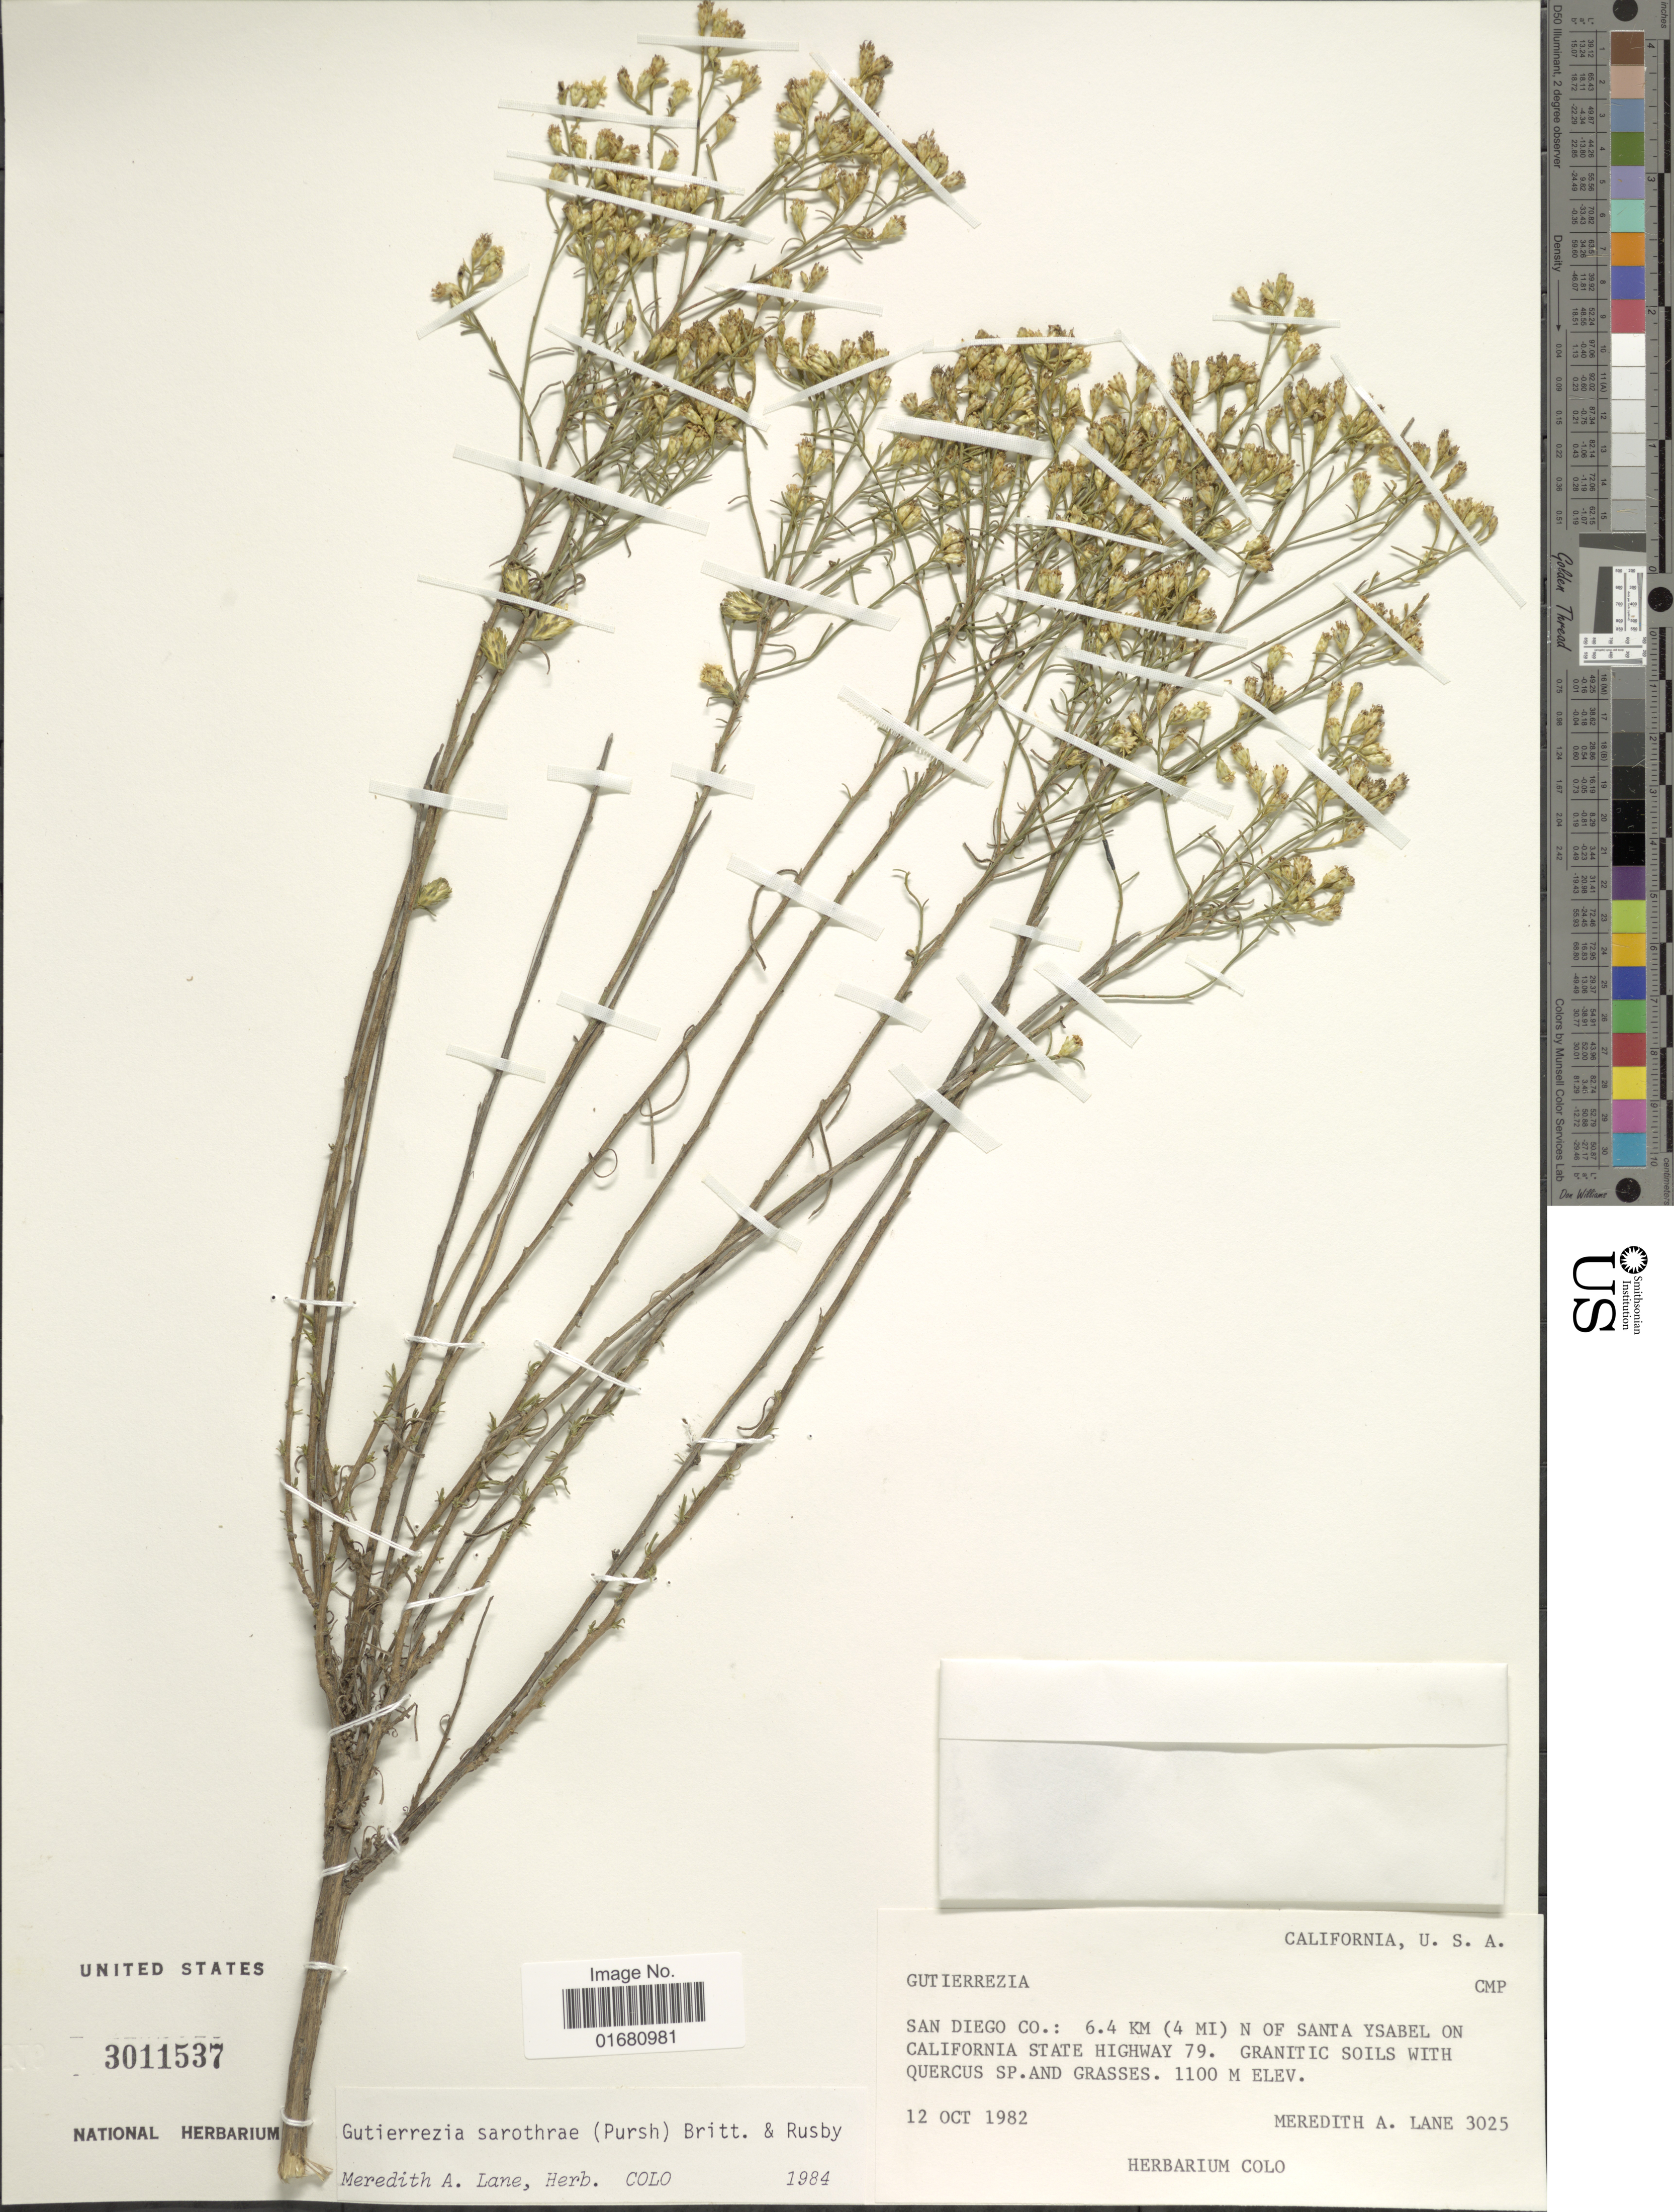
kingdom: Plantae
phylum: Tracheophyta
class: Magnoliopsida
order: Asterales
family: Asteraceae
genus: Gutierrezia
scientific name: Gutierrezia sarothrae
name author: (Pursh) Britton & Rusby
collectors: M. A. Lane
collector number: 3025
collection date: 1982-10-12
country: United States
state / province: California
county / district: San Diego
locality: San Diego Co.: 6.4 km(4 mi) N of Santa Ysabel on California State Highway 79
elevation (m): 1100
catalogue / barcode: US 3011537